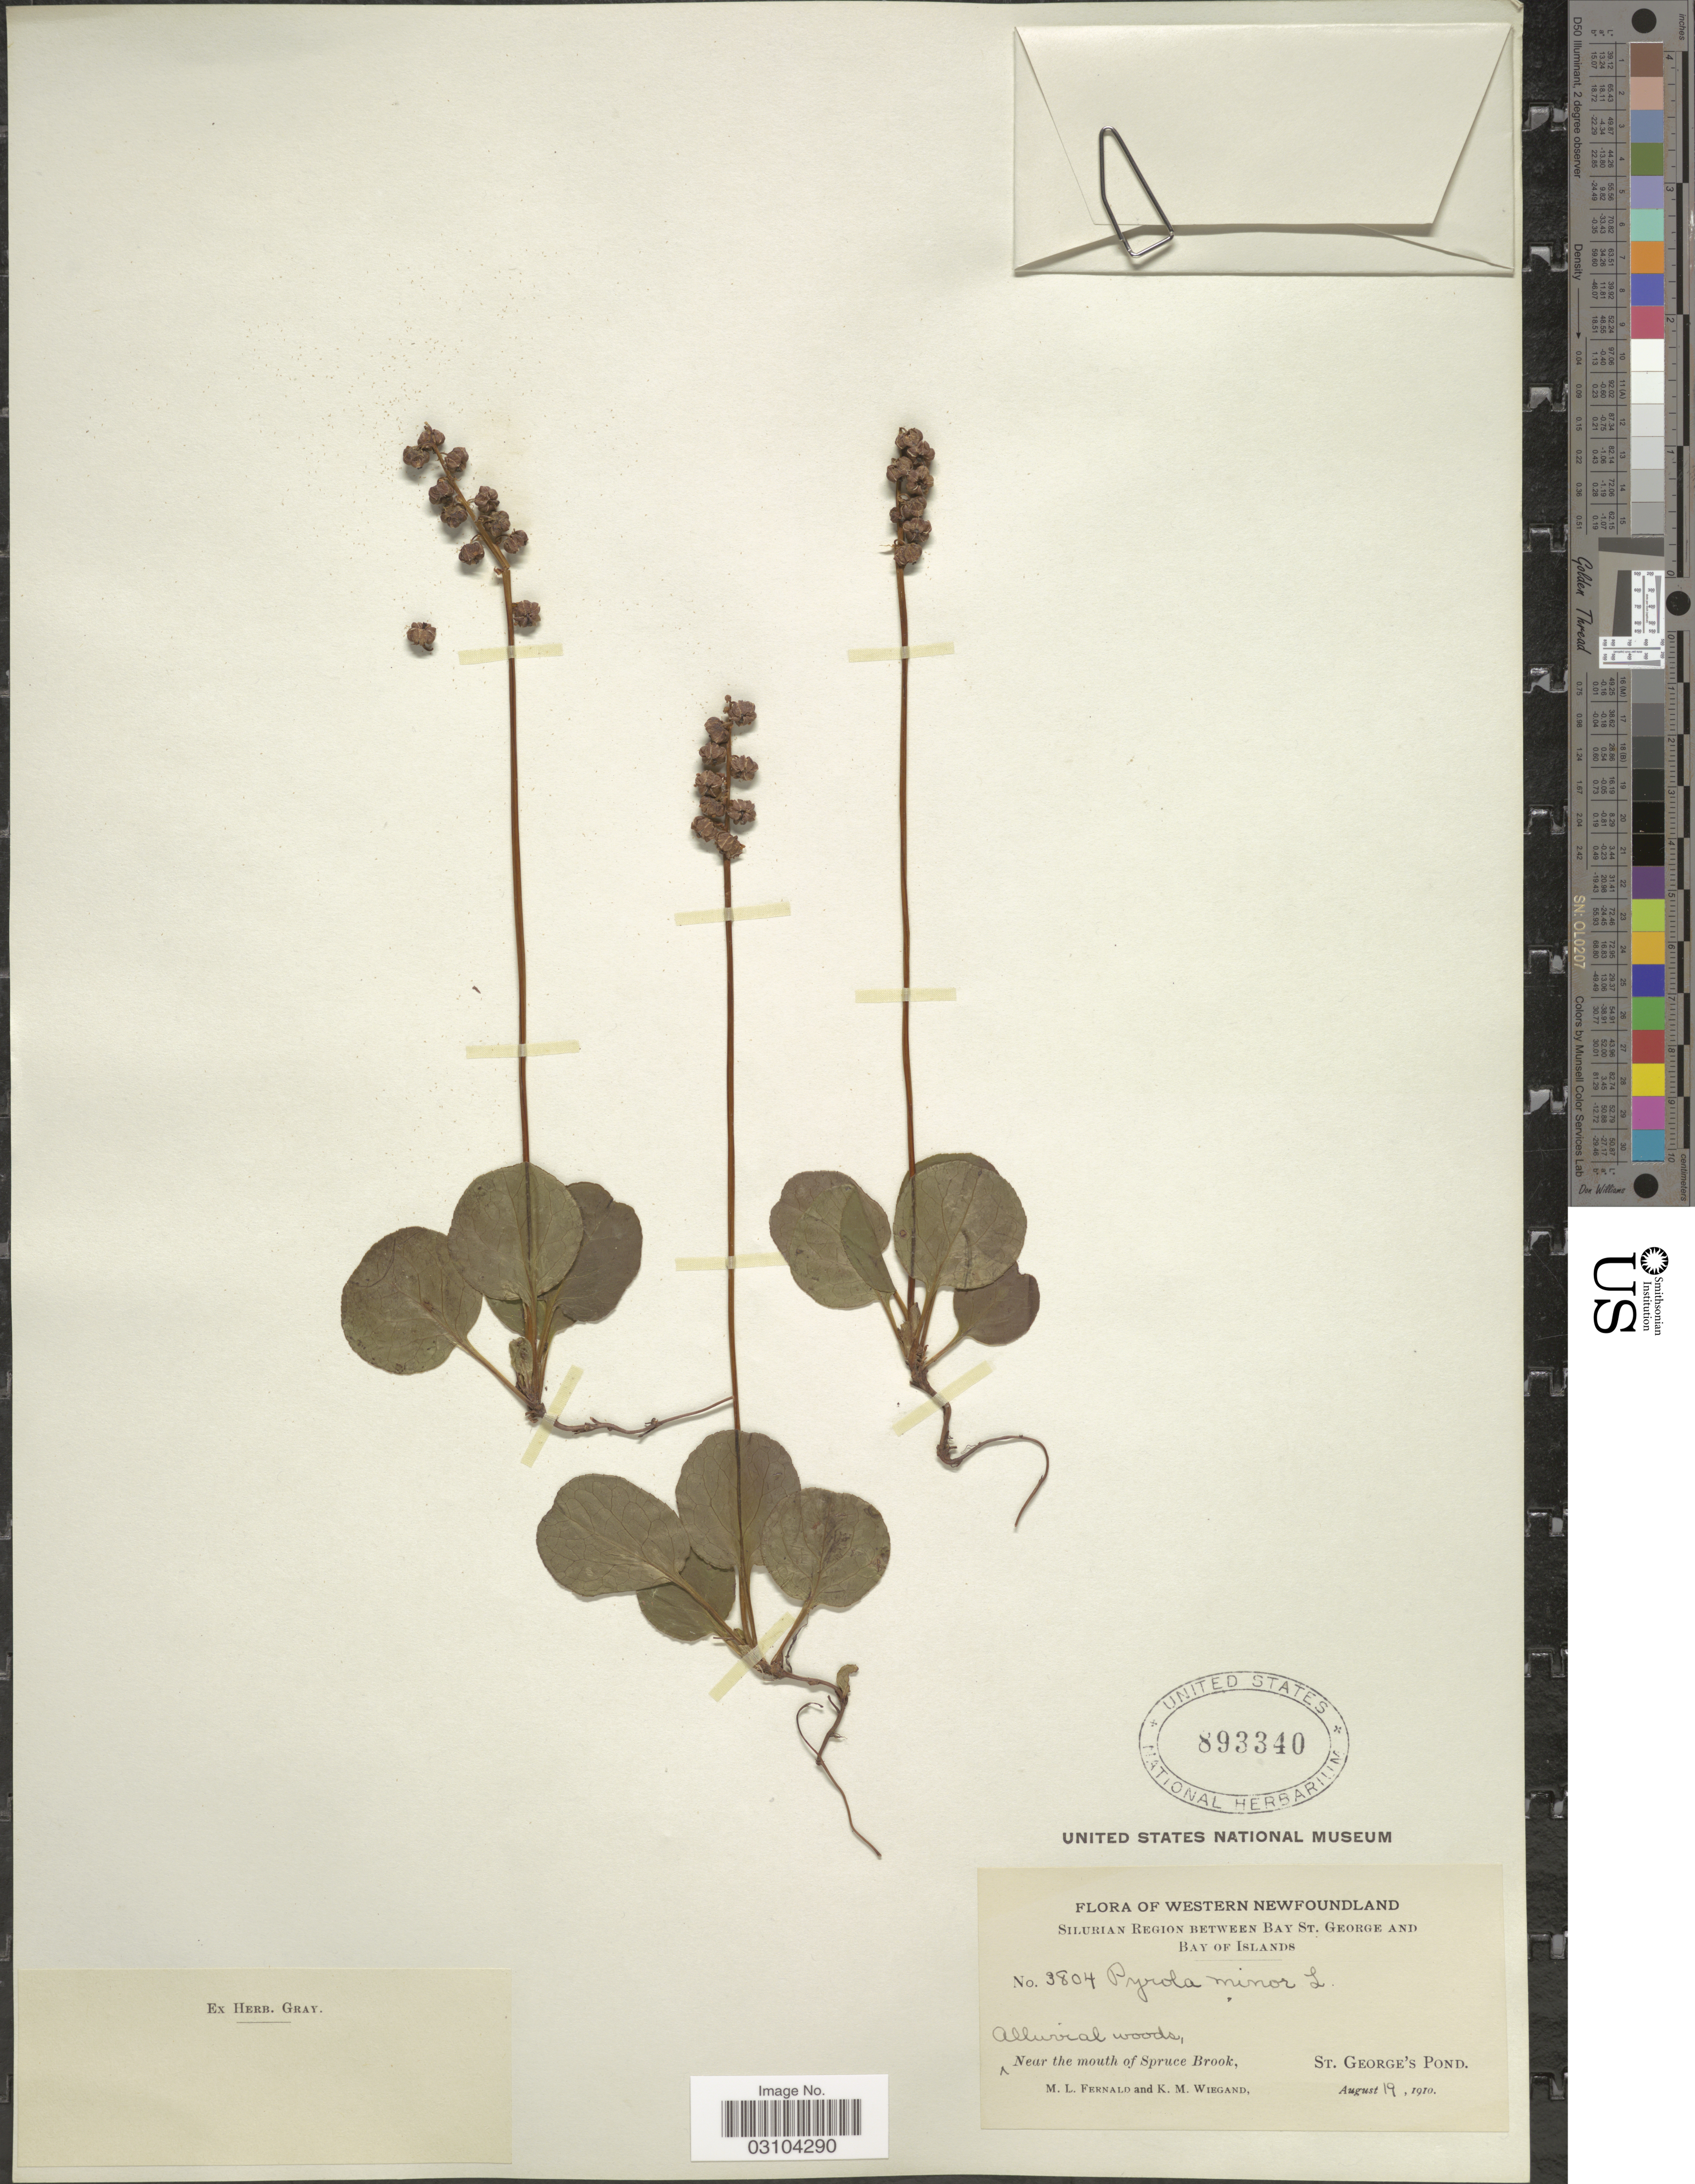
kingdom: Plantae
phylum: Tracheophyta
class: Magnoliopsida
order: Ericales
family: Ericaceae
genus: Pyrola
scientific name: Pyrola minor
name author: L.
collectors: M. L. Fernald & K. M. Wiegand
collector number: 3804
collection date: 1910-08-19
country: Canada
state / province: Newfoundland and Labrador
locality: Western Newfoundland, Silurian Region Between Bay St. George and Bay of Islands, Near the mouth of Spruce Brook, St. George's Pond.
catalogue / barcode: US 893340